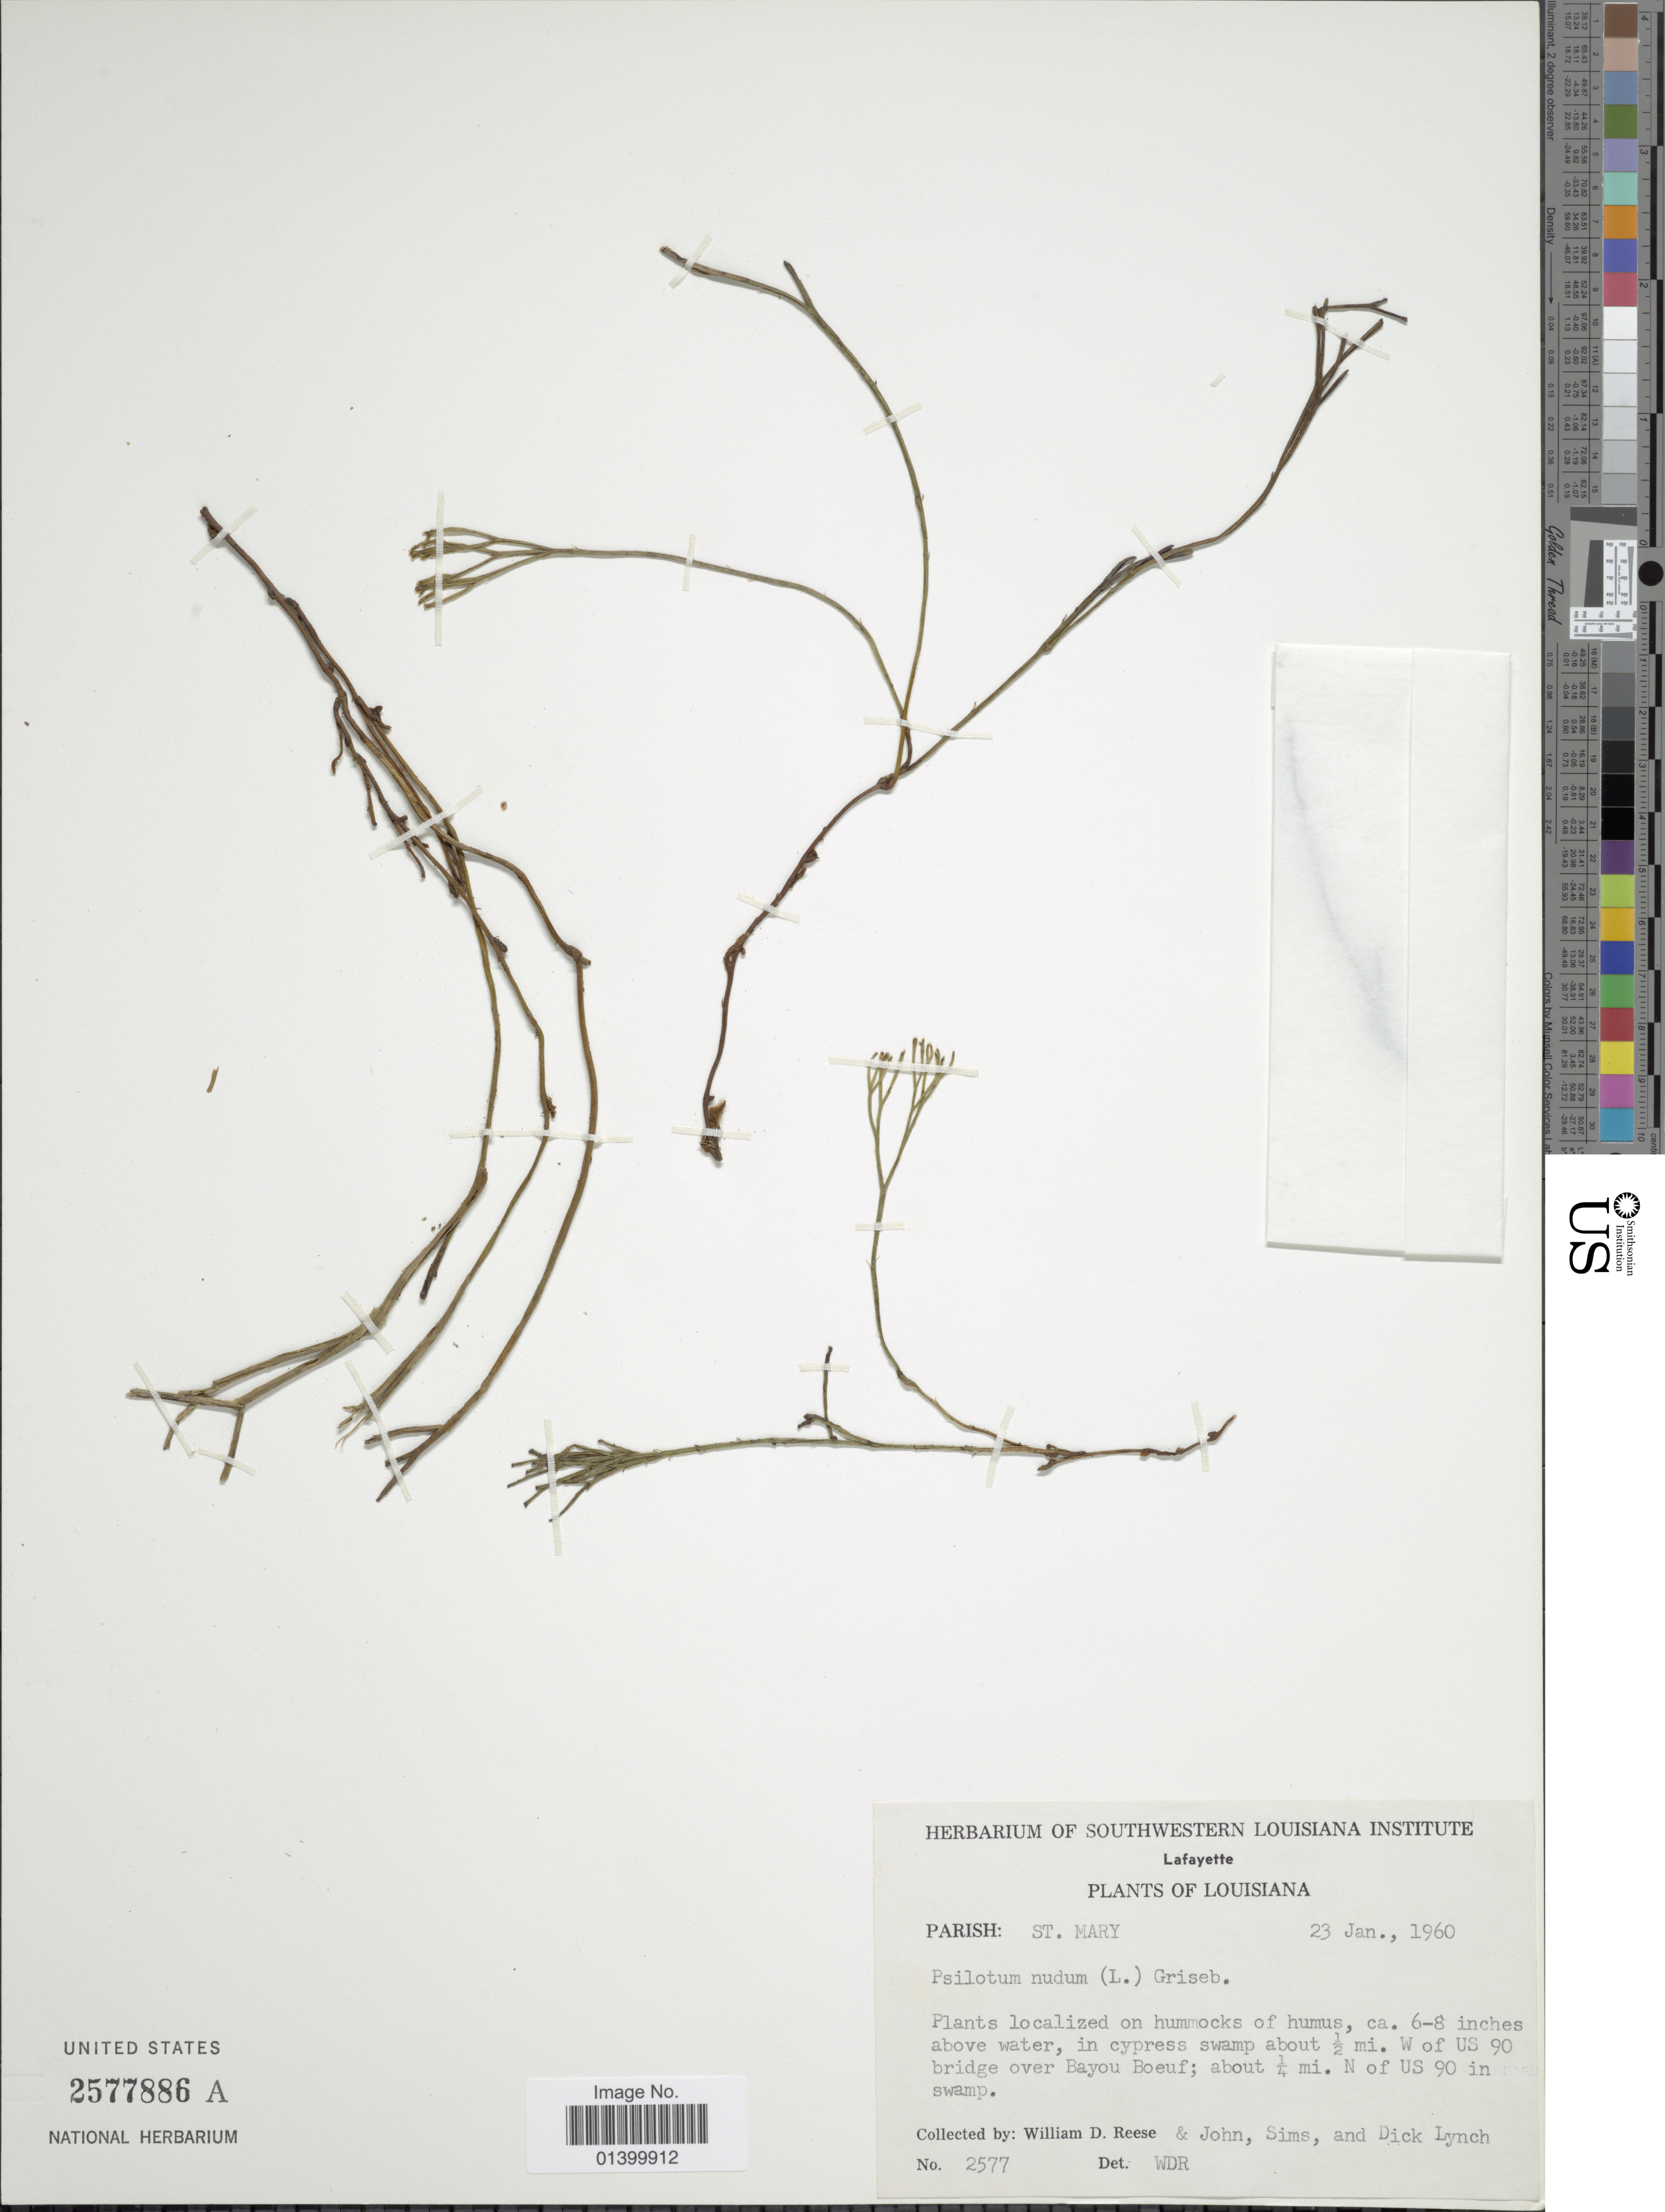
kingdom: Plantae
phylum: Tracheophyta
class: Polypodiopsida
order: Psilotales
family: Psilotaceae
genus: Psilotum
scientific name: Psilotum nudum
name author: (L.) P. Beauv.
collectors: W. Reese, J. Lynch, S. Lynch & D. Lynch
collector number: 2577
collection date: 1960-01-23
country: United States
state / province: Louisiana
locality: Lafayette. Parish: St. Mary. In cypress swamp about ½ mi. W of US 90 bridge over Bayou Boeuf; about ¼ mi. N of US 90 in swamp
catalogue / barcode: US 2577886A